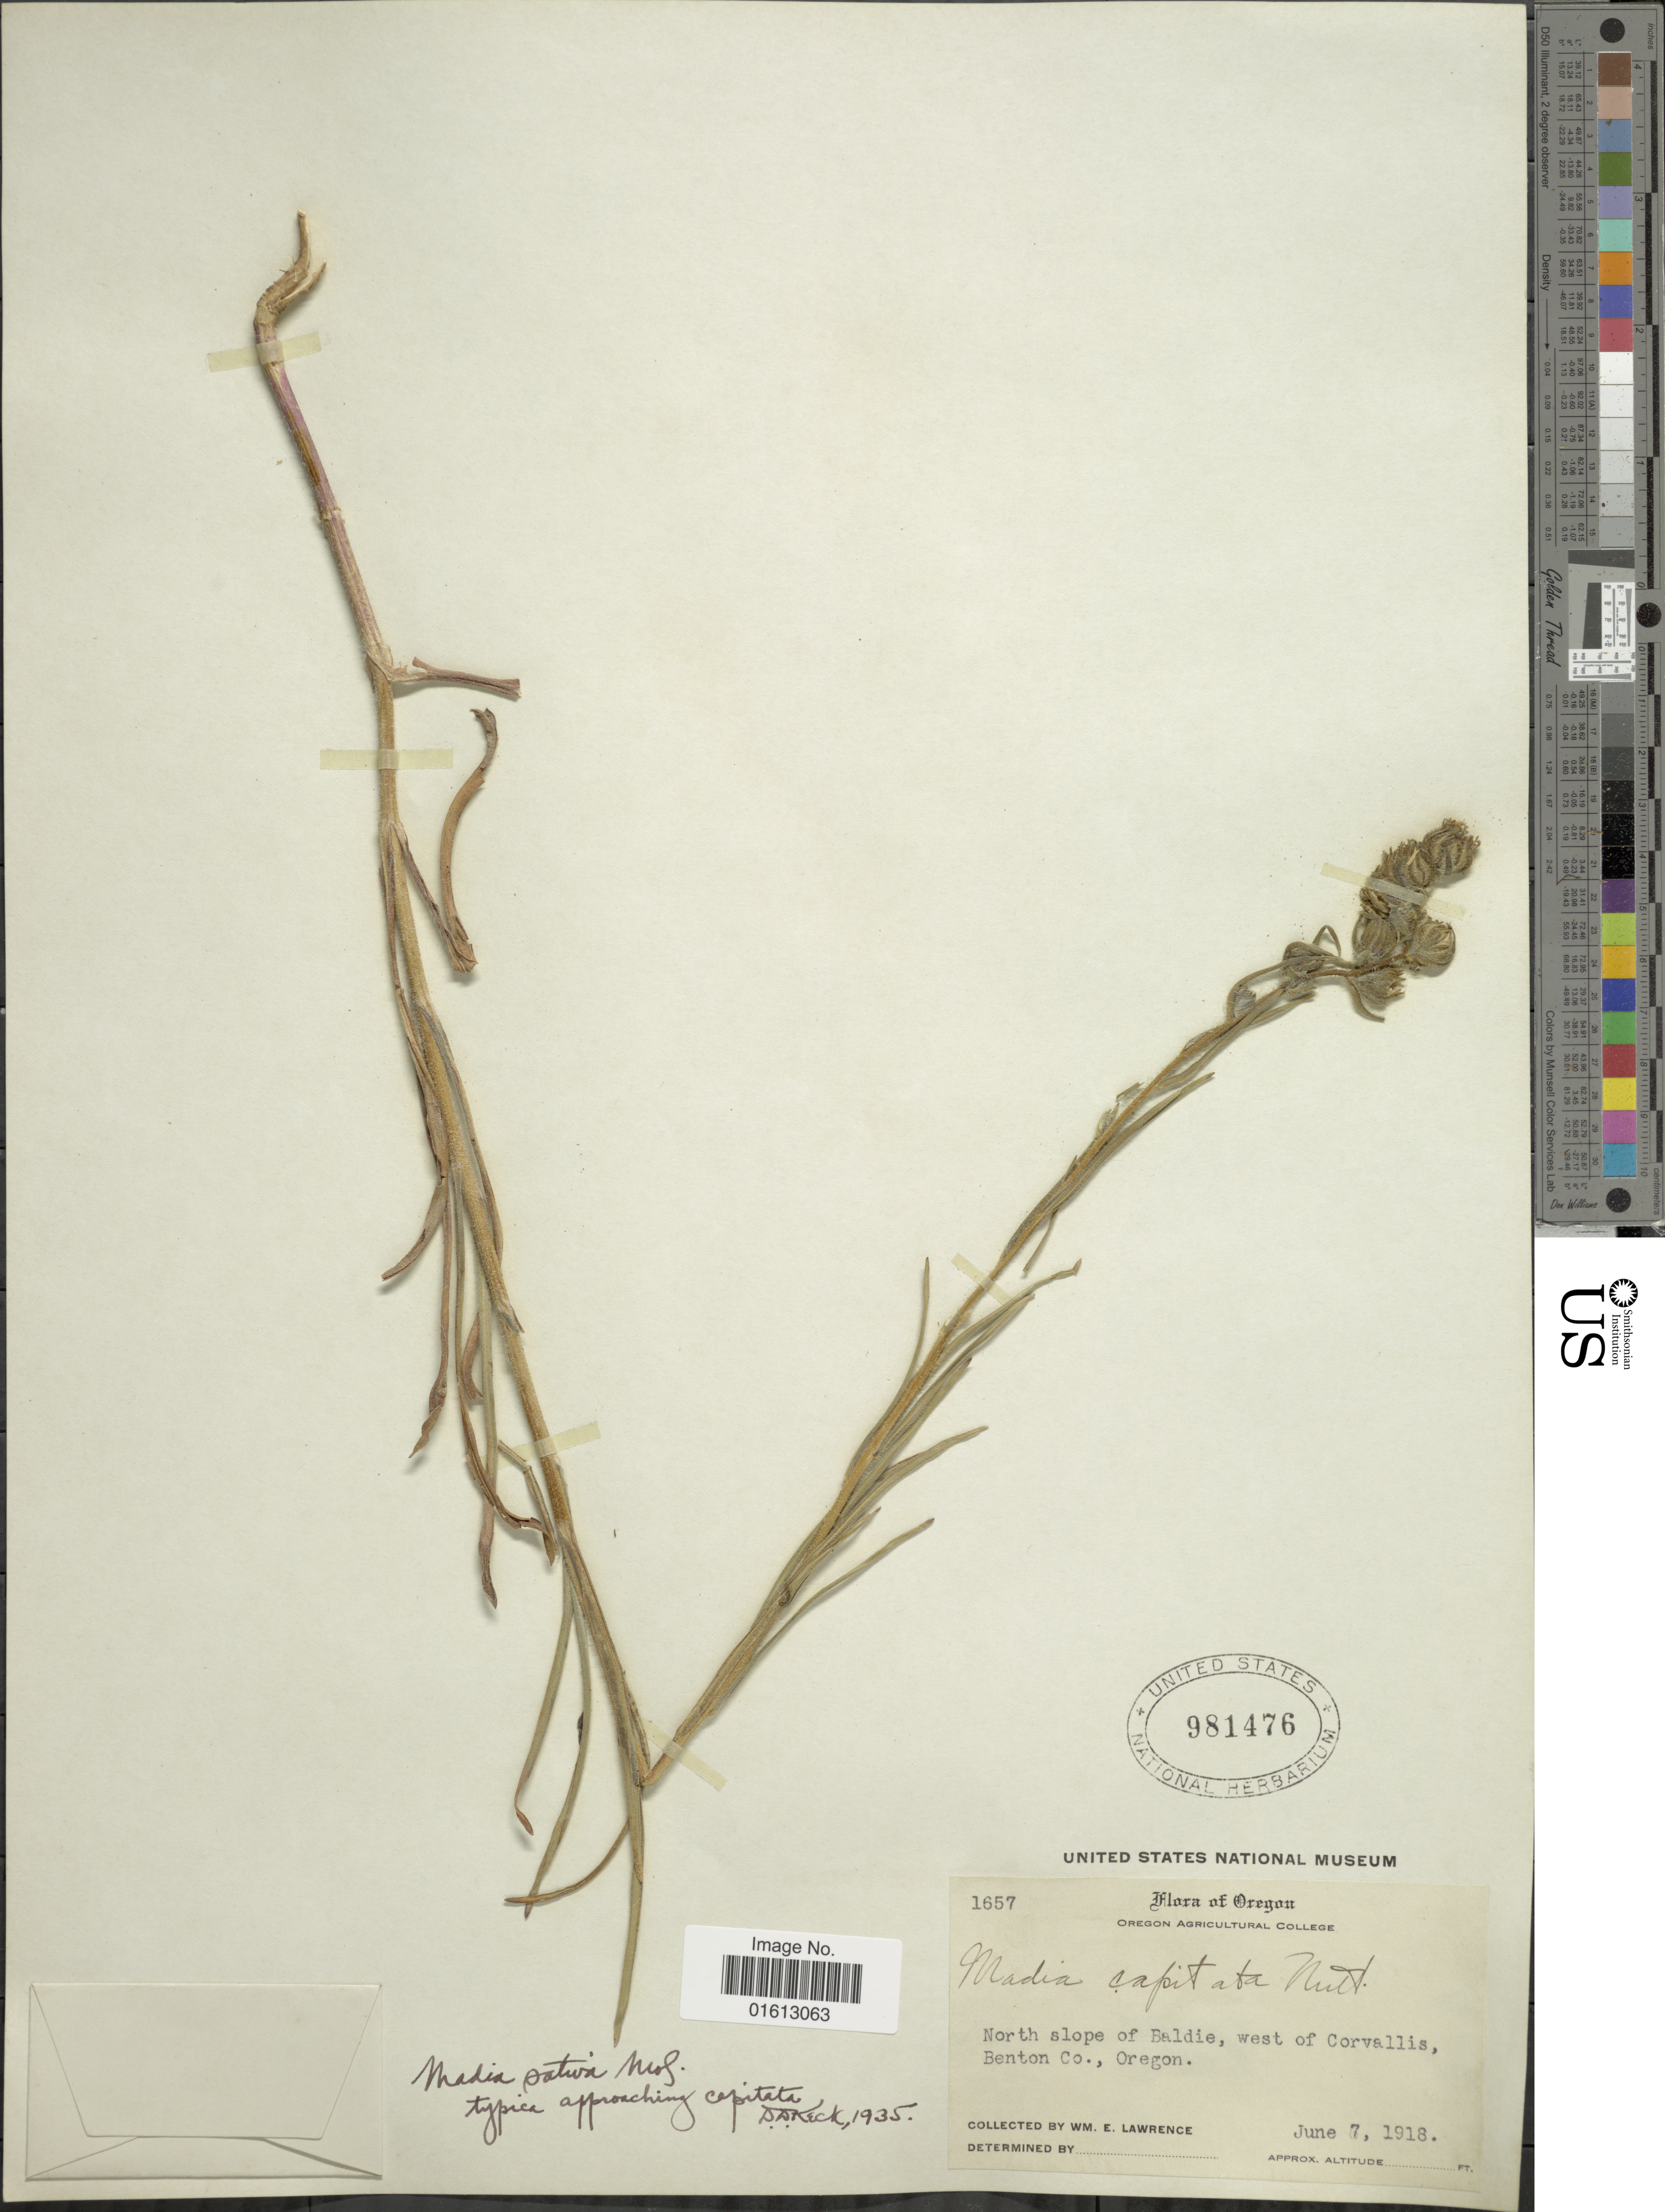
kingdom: Plantae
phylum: Tracheophyta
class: Magnoliopsida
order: Asterales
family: Asteraceae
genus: Madia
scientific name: Madia sativa subsp. sativa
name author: Molina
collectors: W. Lawrence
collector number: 1657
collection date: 1918-06-07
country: United States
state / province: Oregon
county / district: Benton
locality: Oregon, North slope of Baldie, west of Corvallis Benton Co.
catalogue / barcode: US 981476